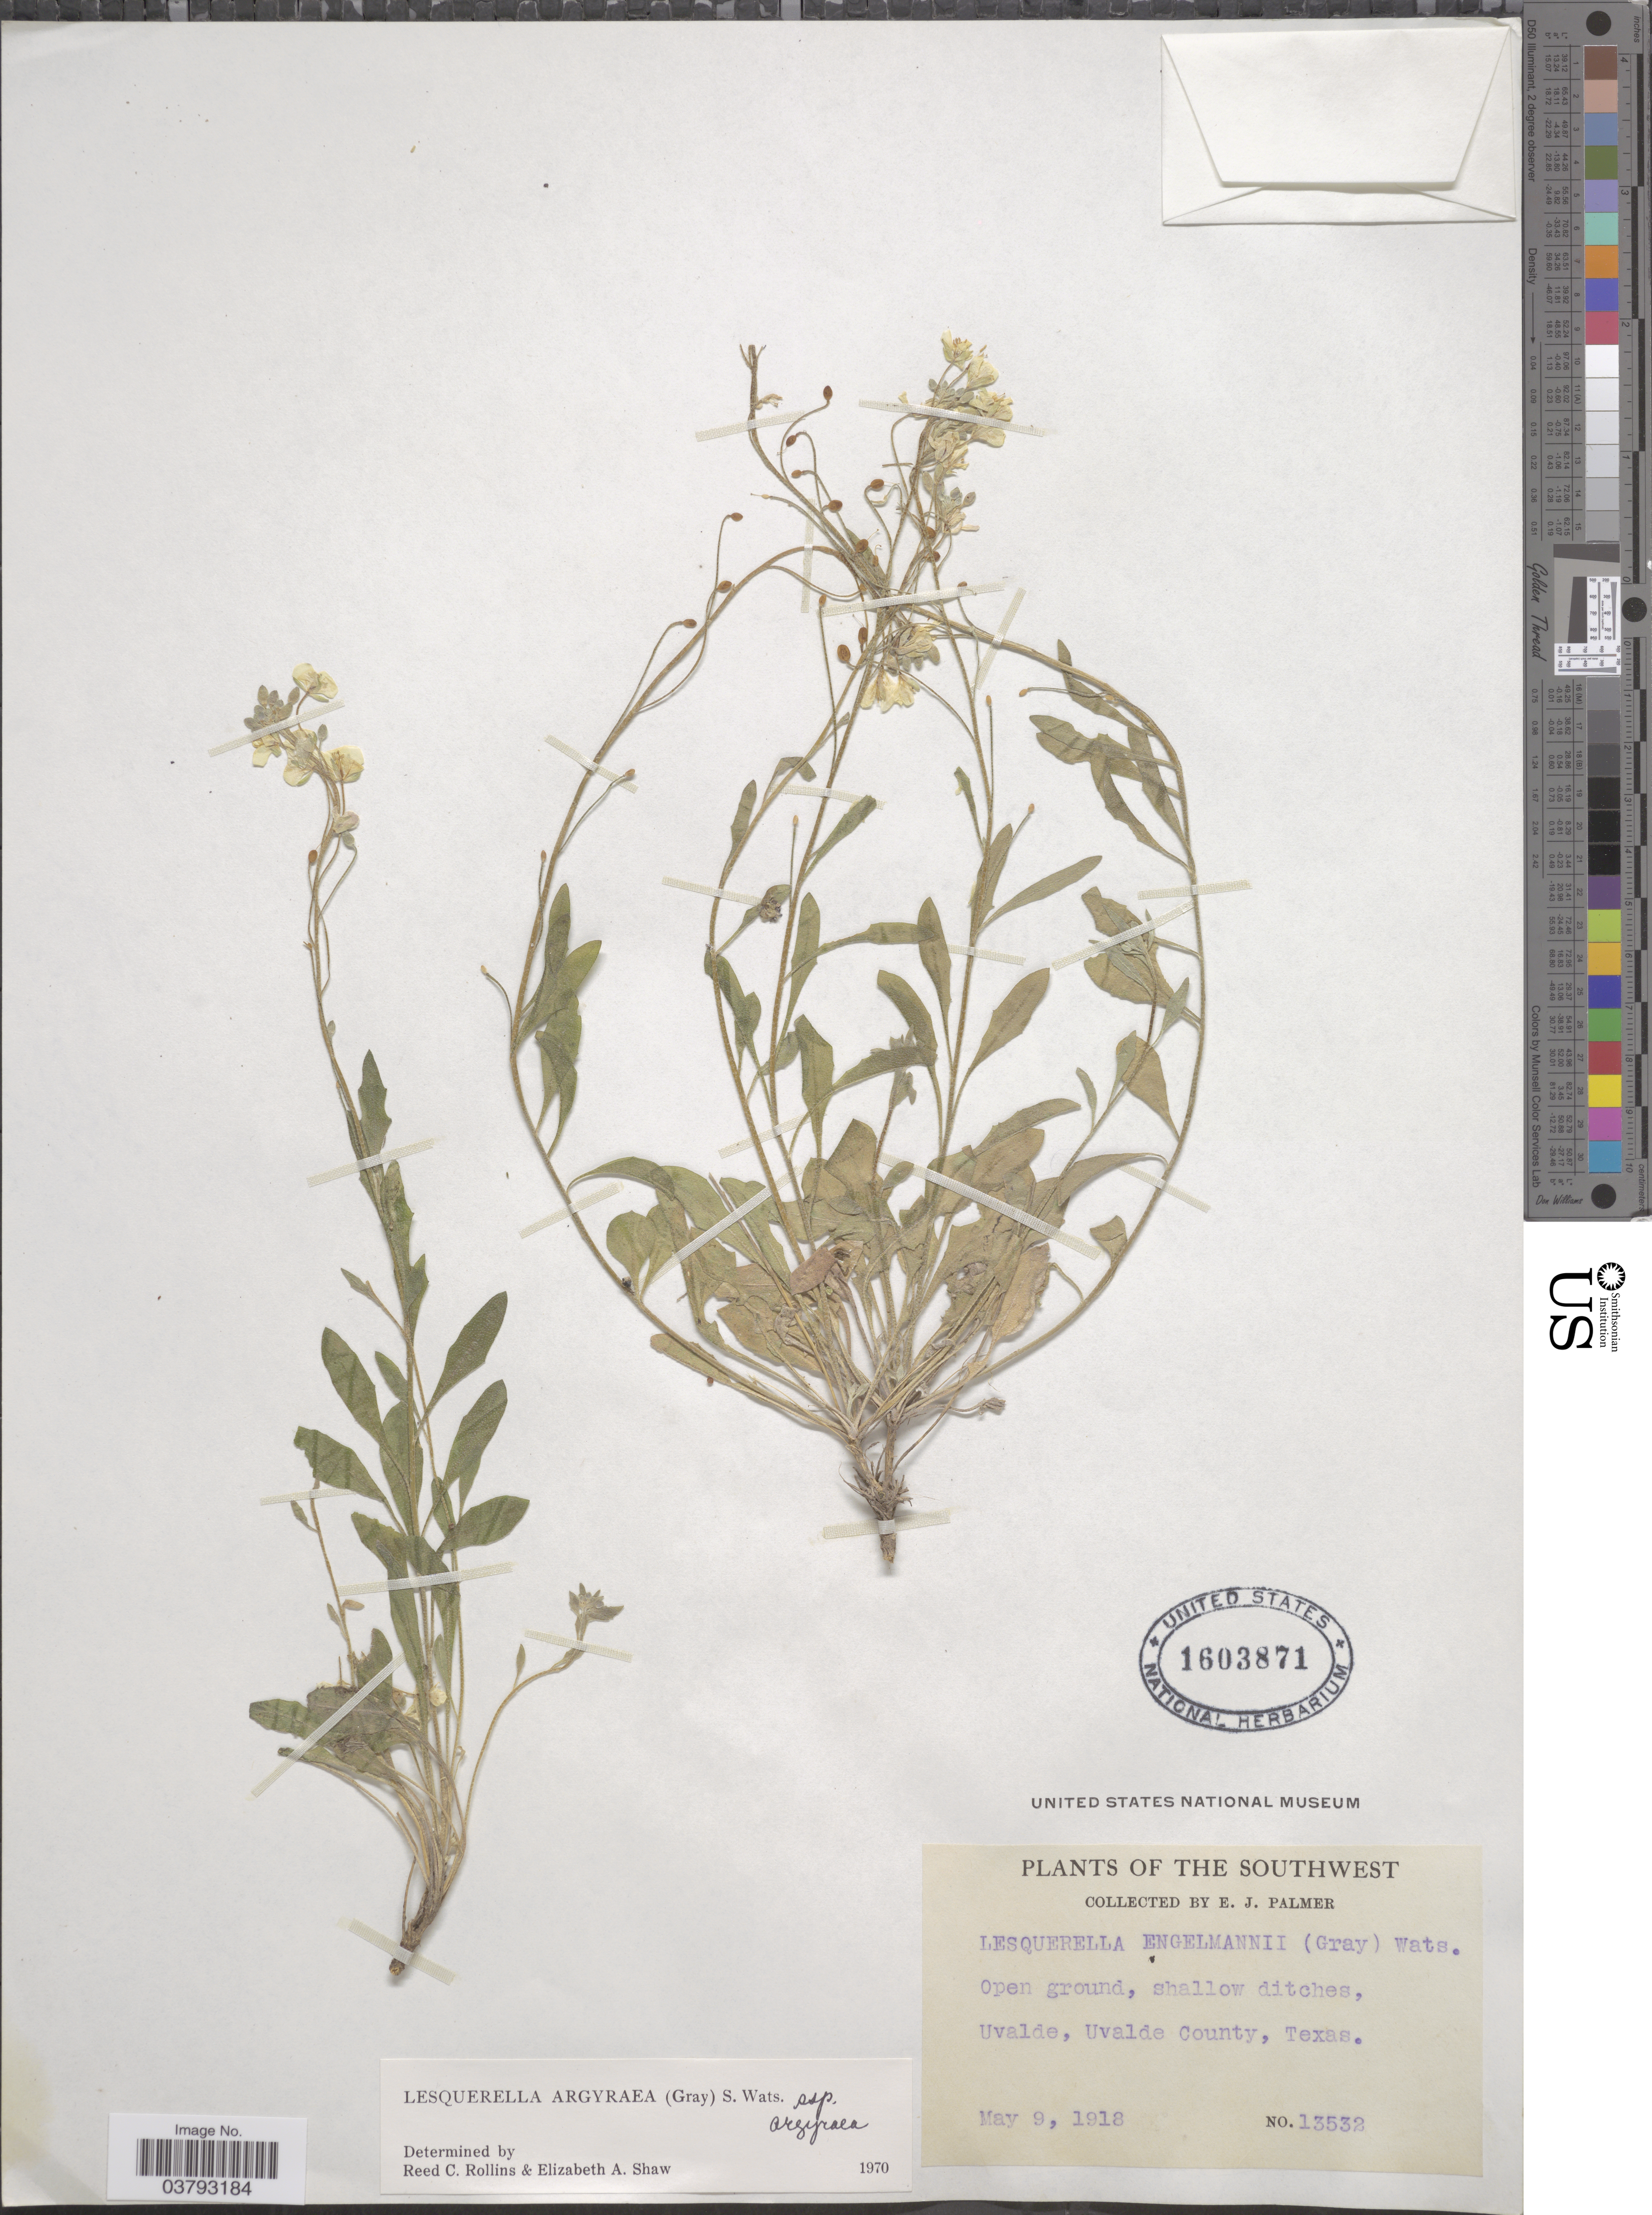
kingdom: Plantae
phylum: Tracheophyta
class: Magnoliopsida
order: Brassicales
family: Brassicaceae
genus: Lesquerella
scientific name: Lesquerella argyraea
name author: (A. Gray) S. Watson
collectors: E. J. Palmer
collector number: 13532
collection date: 1918-05-09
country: United States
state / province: Texas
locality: The Southwest. Uvalde, Uvalde County.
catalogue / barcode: US 1603871